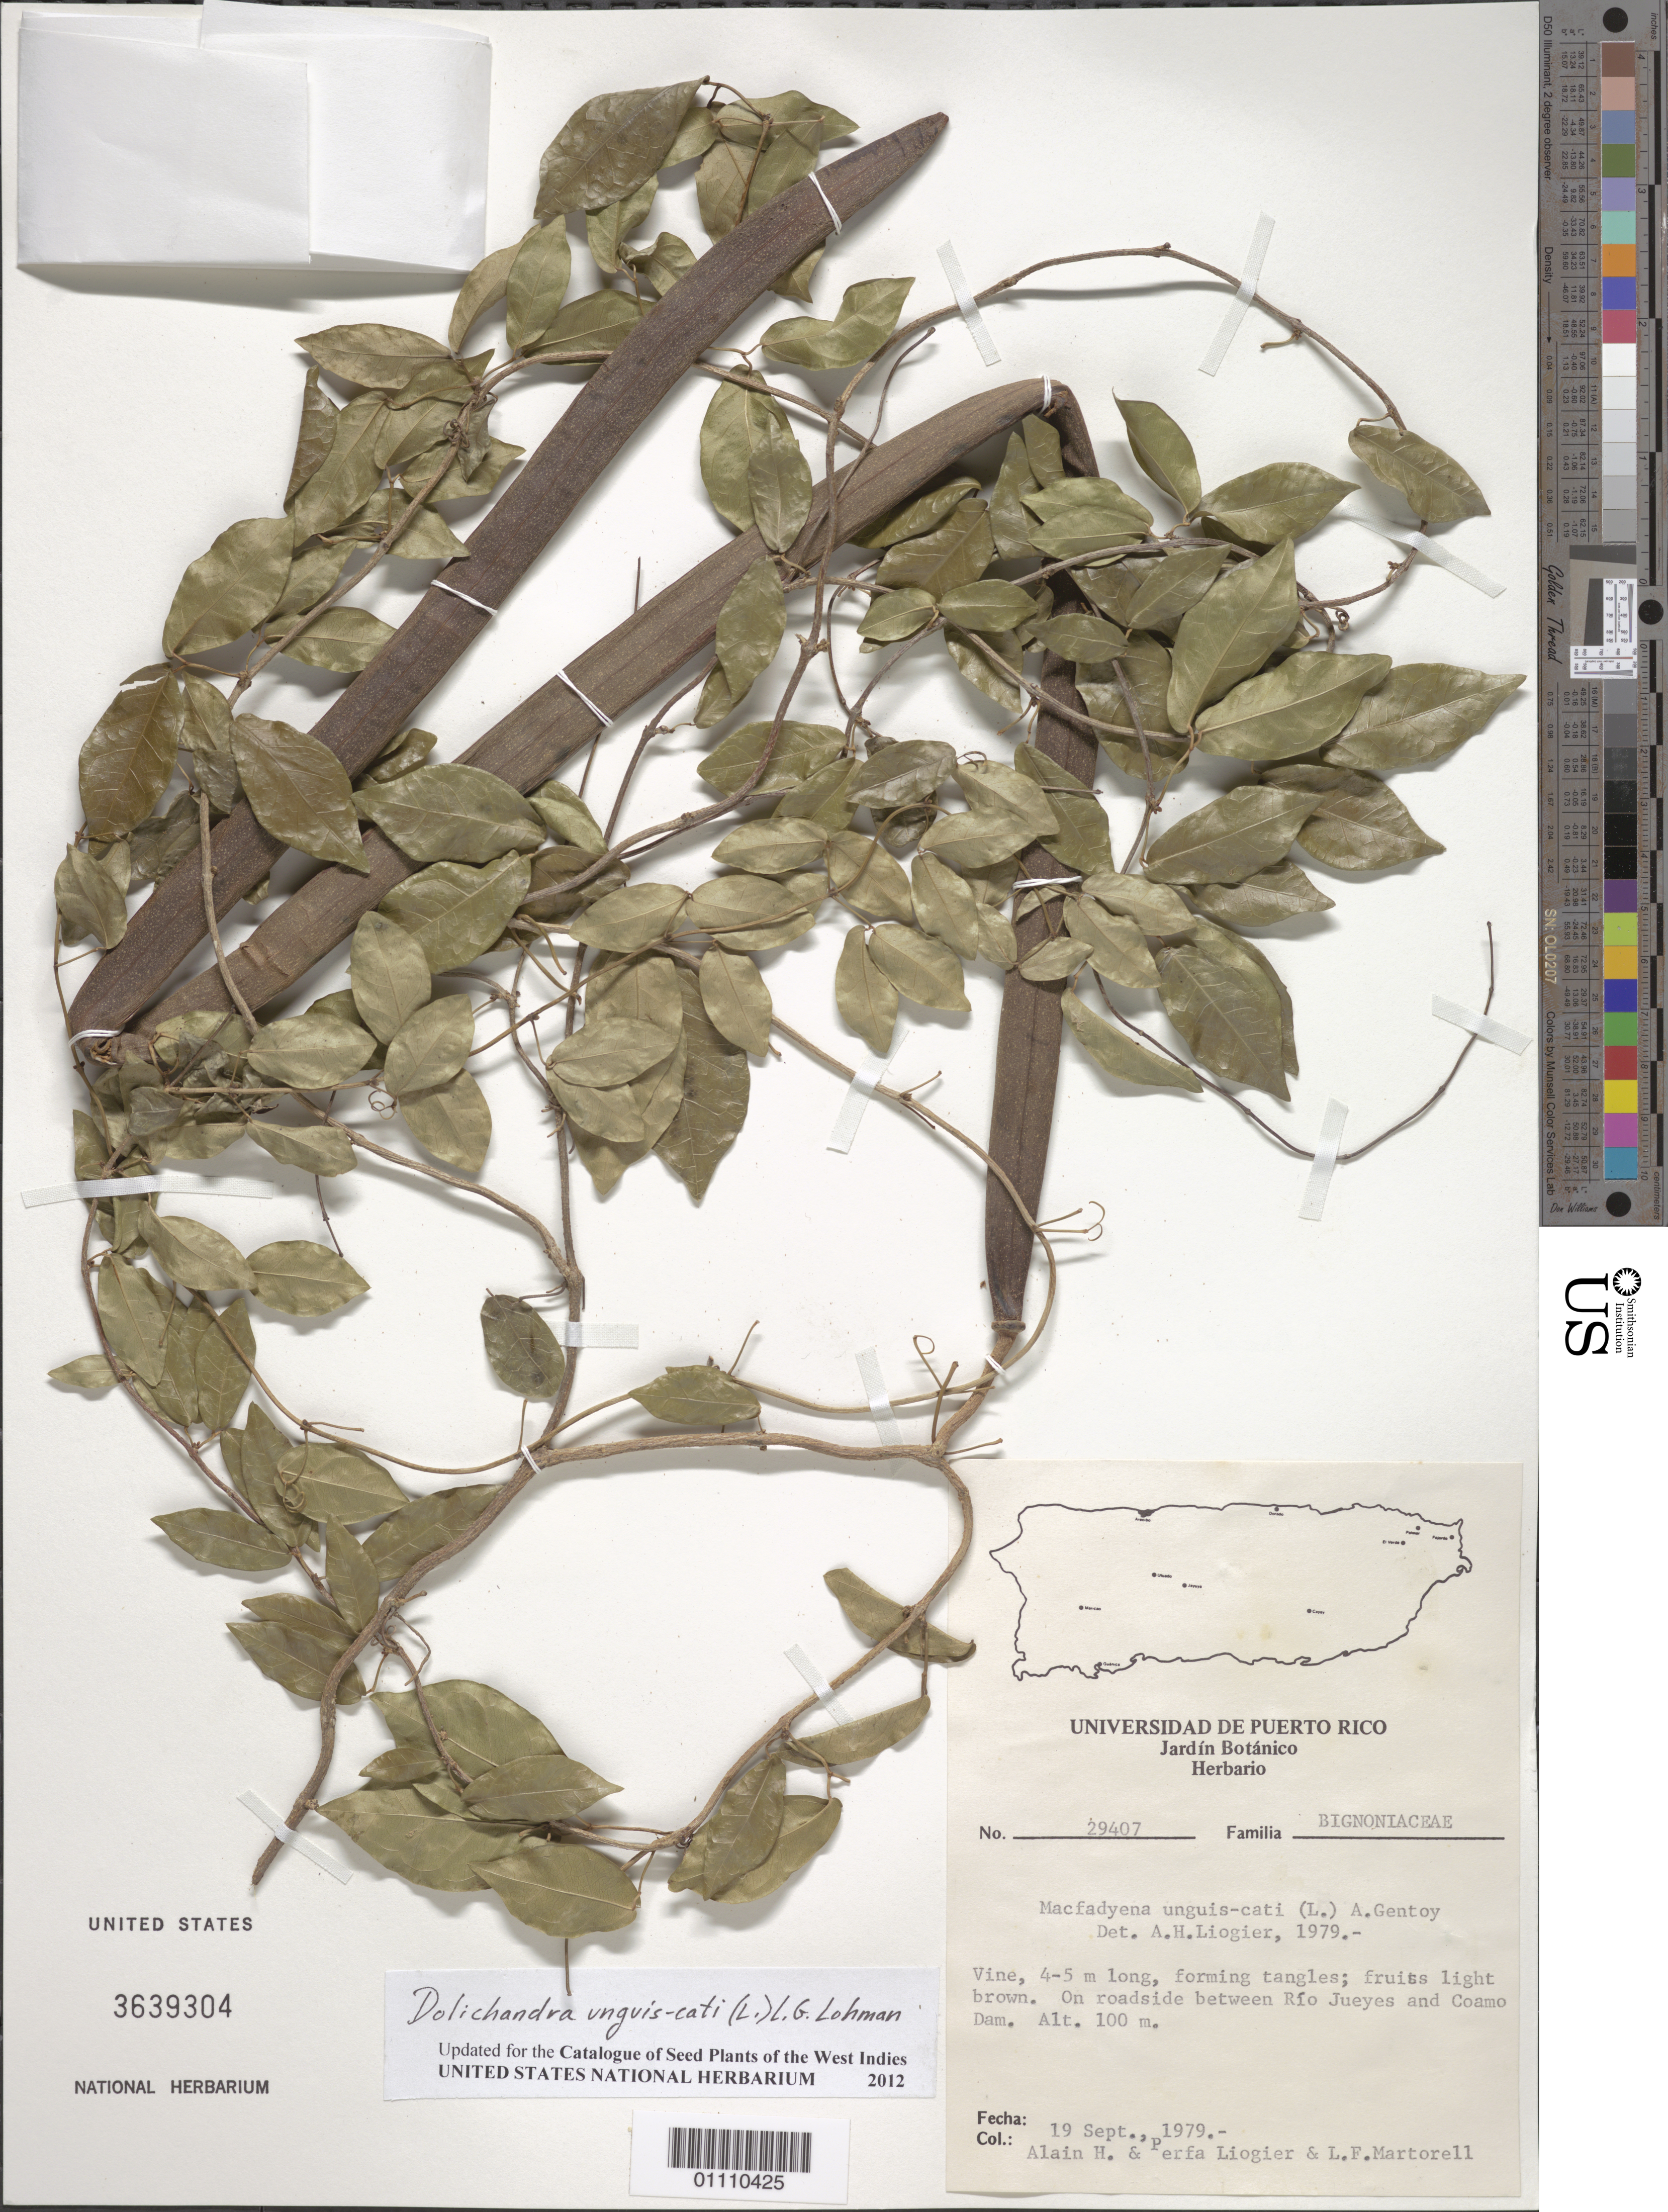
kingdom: Plantae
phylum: Tracheophyta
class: Magnoliopsida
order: Lamiales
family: Bignoniaceae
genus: Dolichandra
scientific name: Dolichandra unguis-cati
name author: (L.) L.G. Lohmann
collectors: A. H. Liogier, M. P. Liogier & L. Martorell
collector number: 29407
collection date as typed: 19 Sep 1979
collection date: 1979-09-19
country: Puerto Rico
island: Puerto Rico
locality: Río Jueyes, between Río Jueyes and Coamo Dam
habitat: On roadside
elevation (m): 100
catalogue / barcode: US 3639304